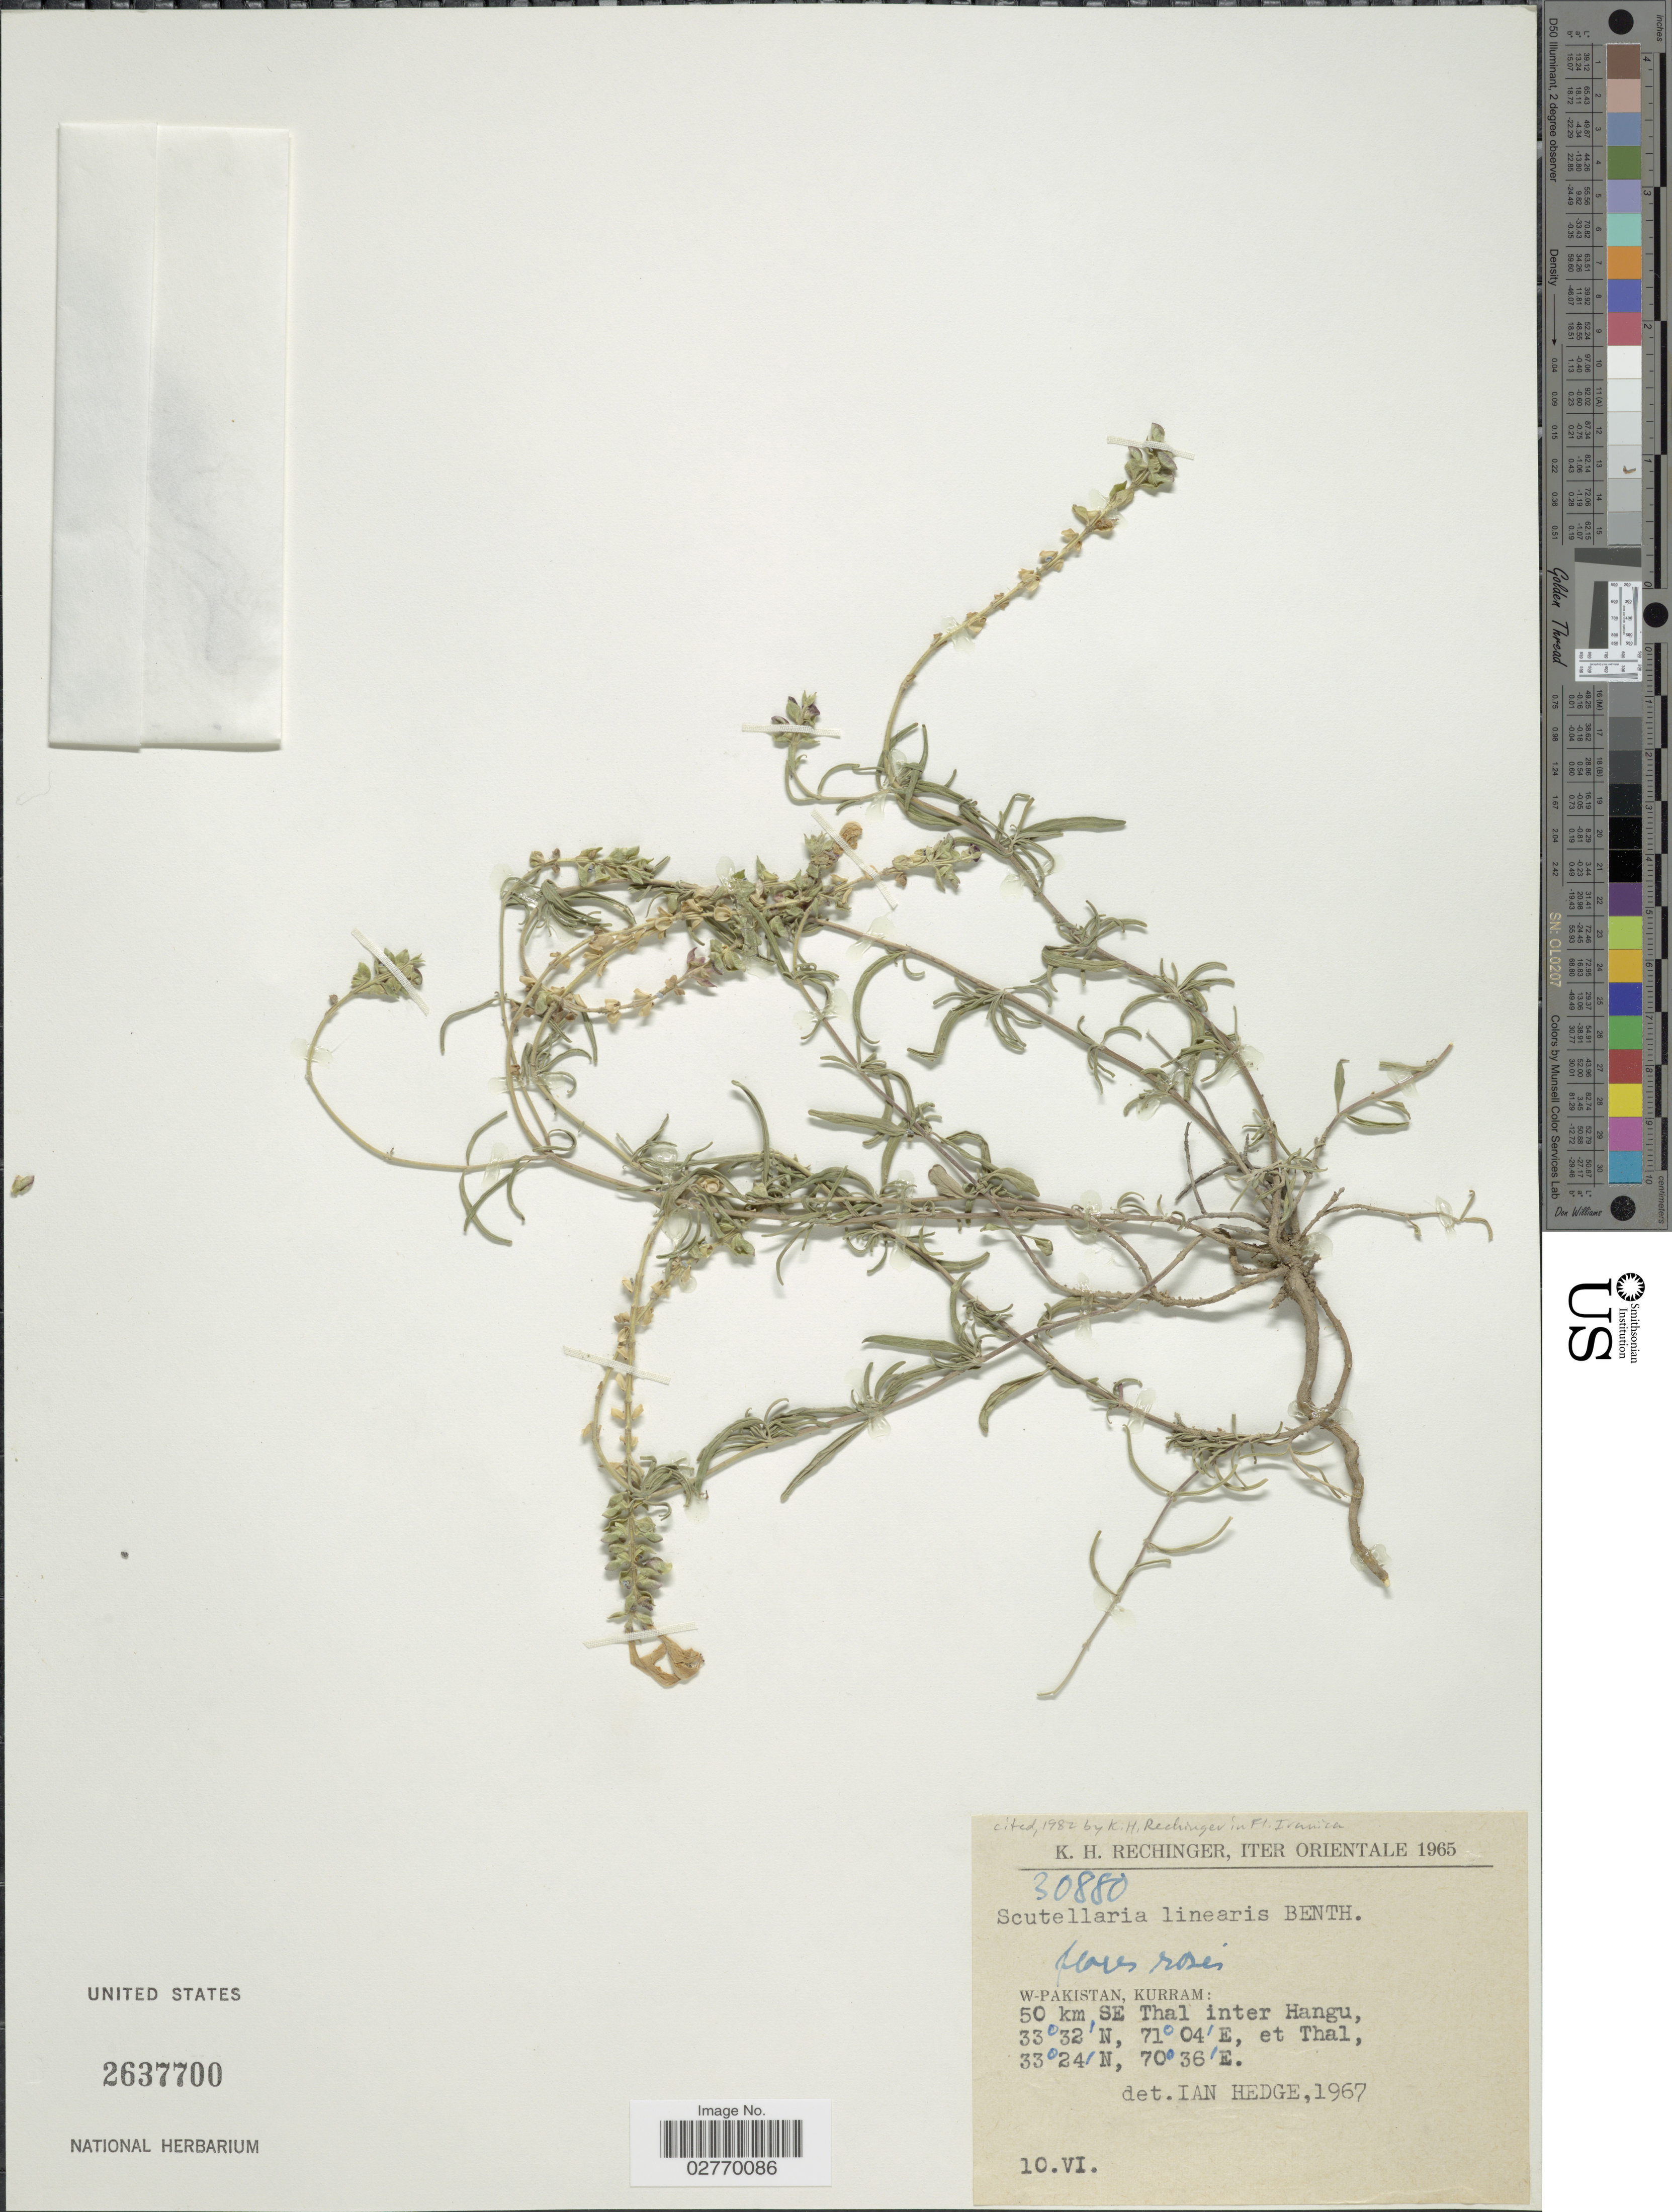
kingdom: Plantae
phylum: Tracheophyta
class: Magnoliopsida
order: Lamiales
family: Lamiaceae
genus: Scutellaria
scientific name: Scutellaria linearis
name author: Benth.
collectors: K. H. Rechinger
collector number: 30880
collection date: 1965-06-10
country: Pakistan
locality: Iter Orientale. W-Pakistan, Kurram: 50 km SE Thal inter Hangu.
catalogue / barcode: US 2637700